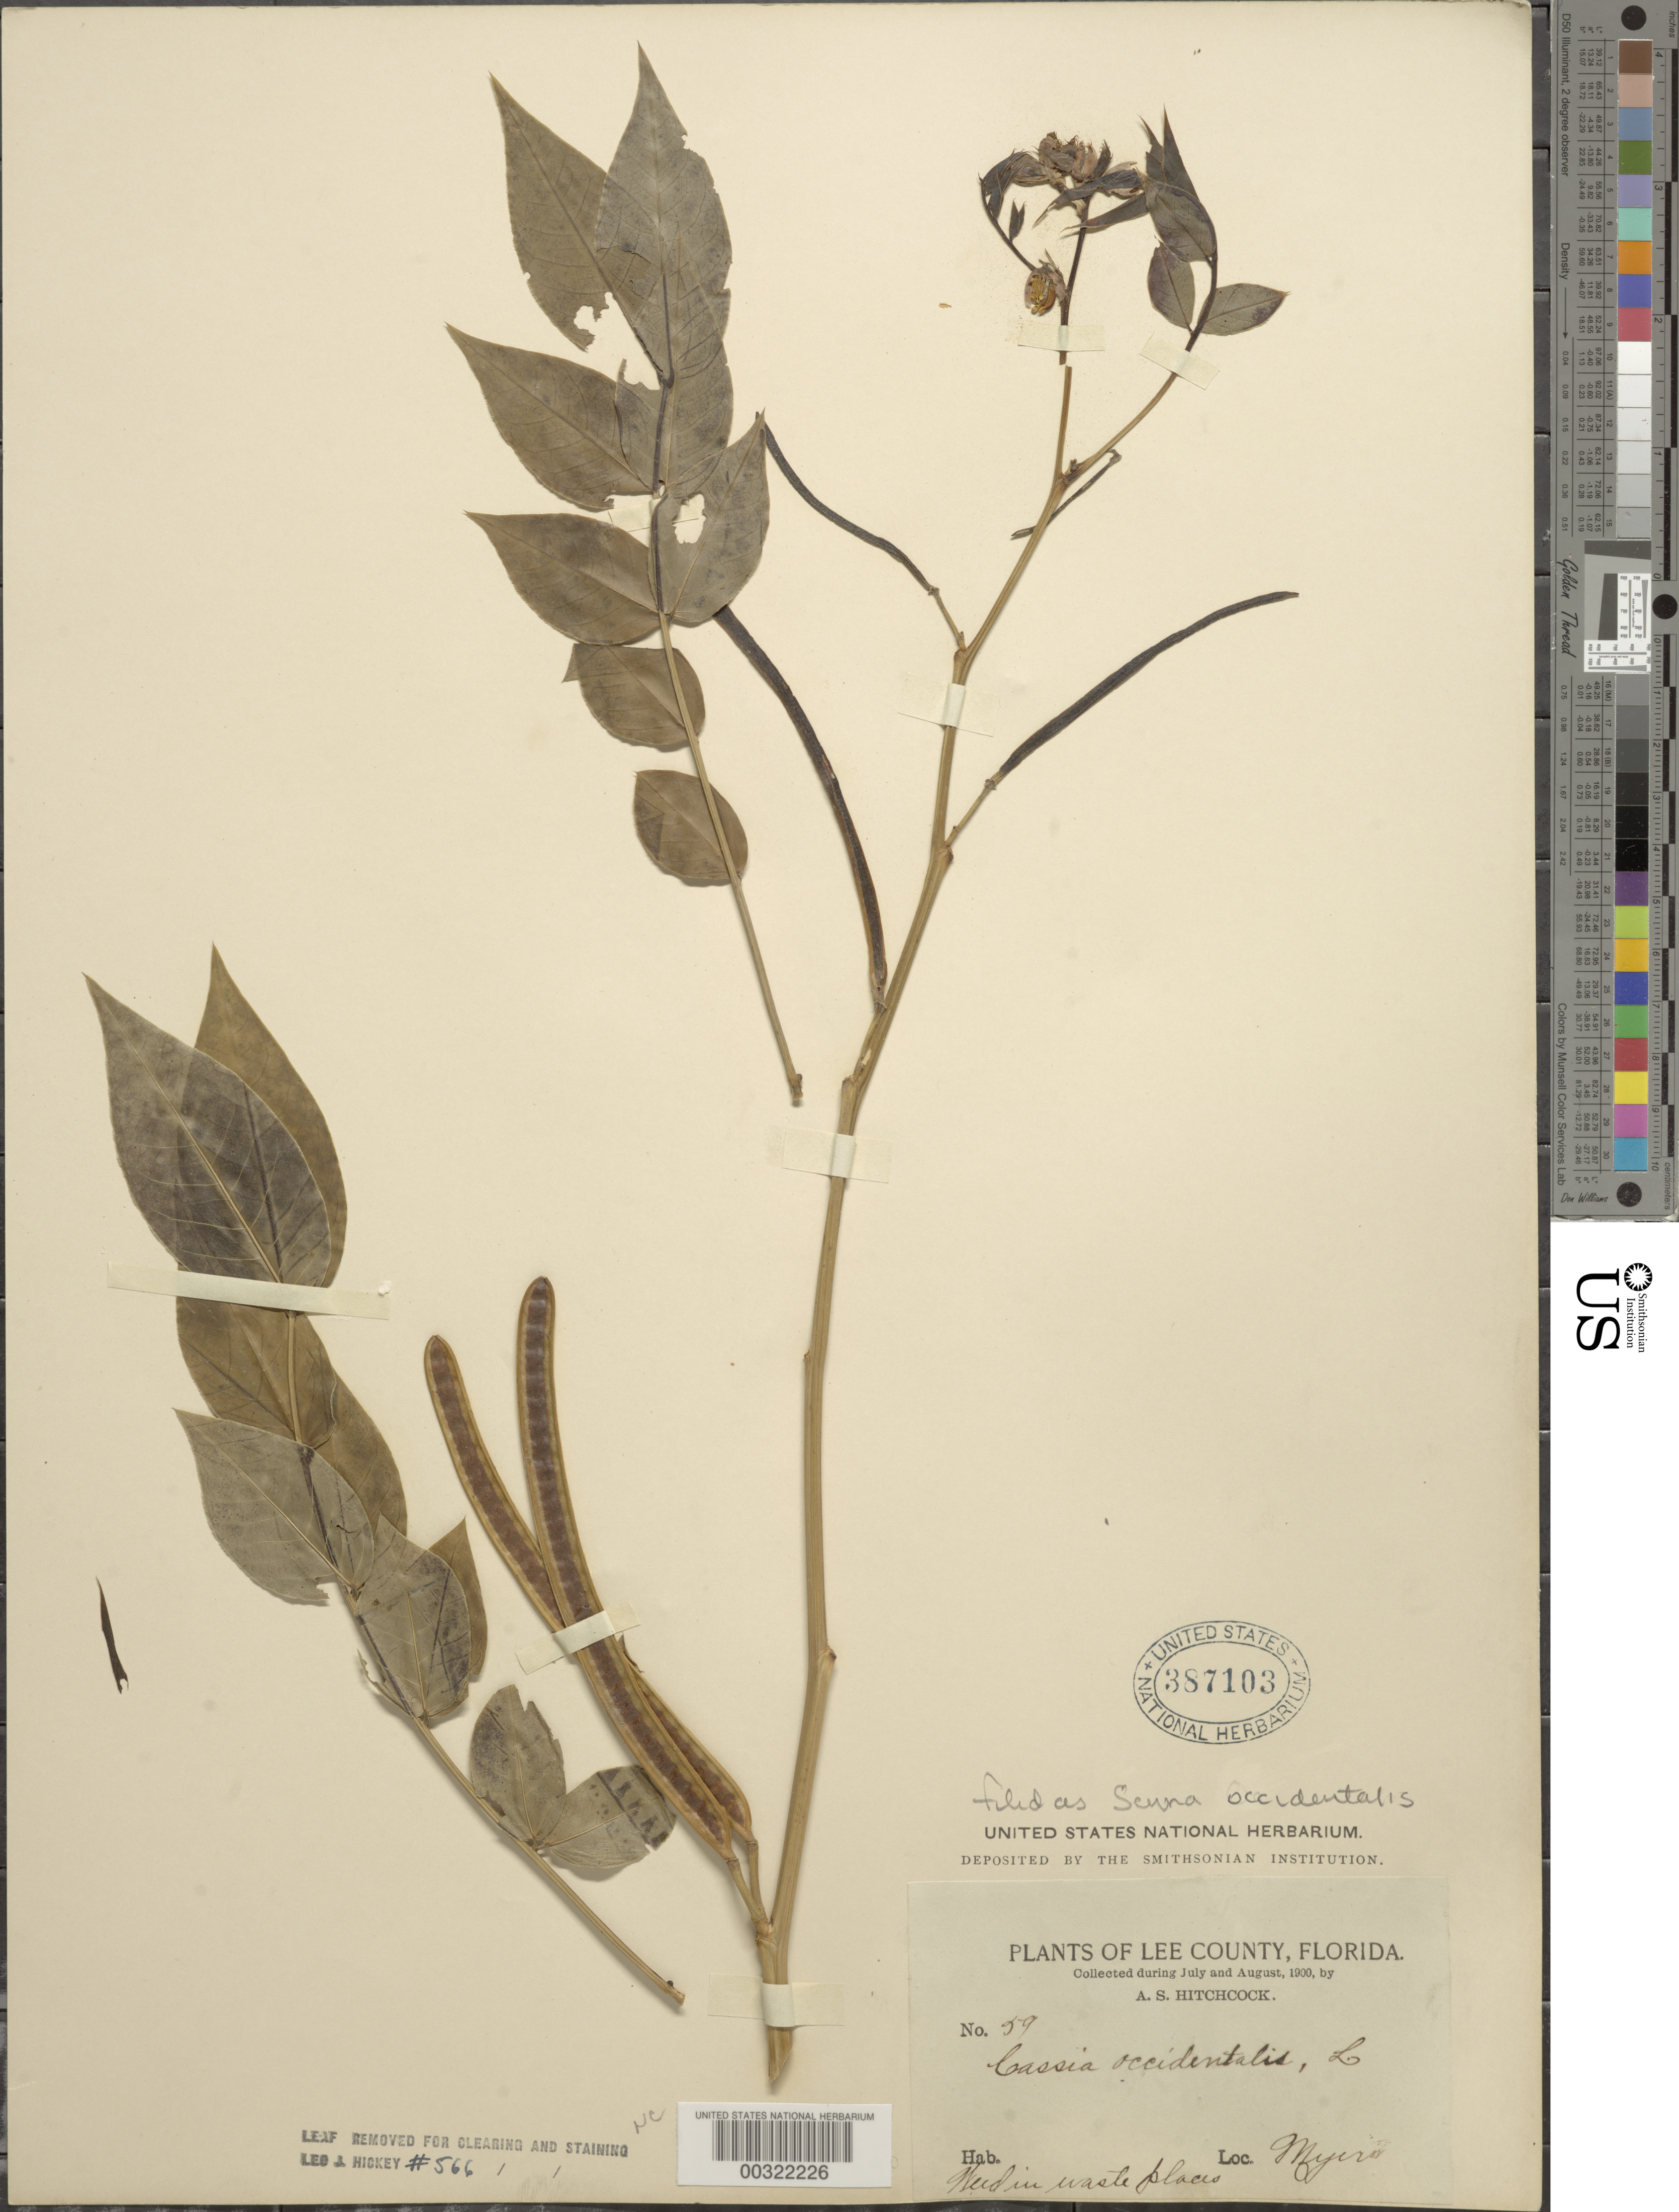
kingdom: Plantae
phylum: Tracheophyta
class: Magnoliopsida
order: Fabales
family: Fabaceae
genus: Senna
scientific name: Senna occidentalis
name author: (L.) Link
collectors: A. S. Hitchcock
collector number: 59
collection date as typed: Jul 1900 to -- Aug 1900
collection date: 1900-07/1900-08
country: United States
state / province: Florida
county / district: Lee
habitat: Waste places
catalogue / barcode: US 387103